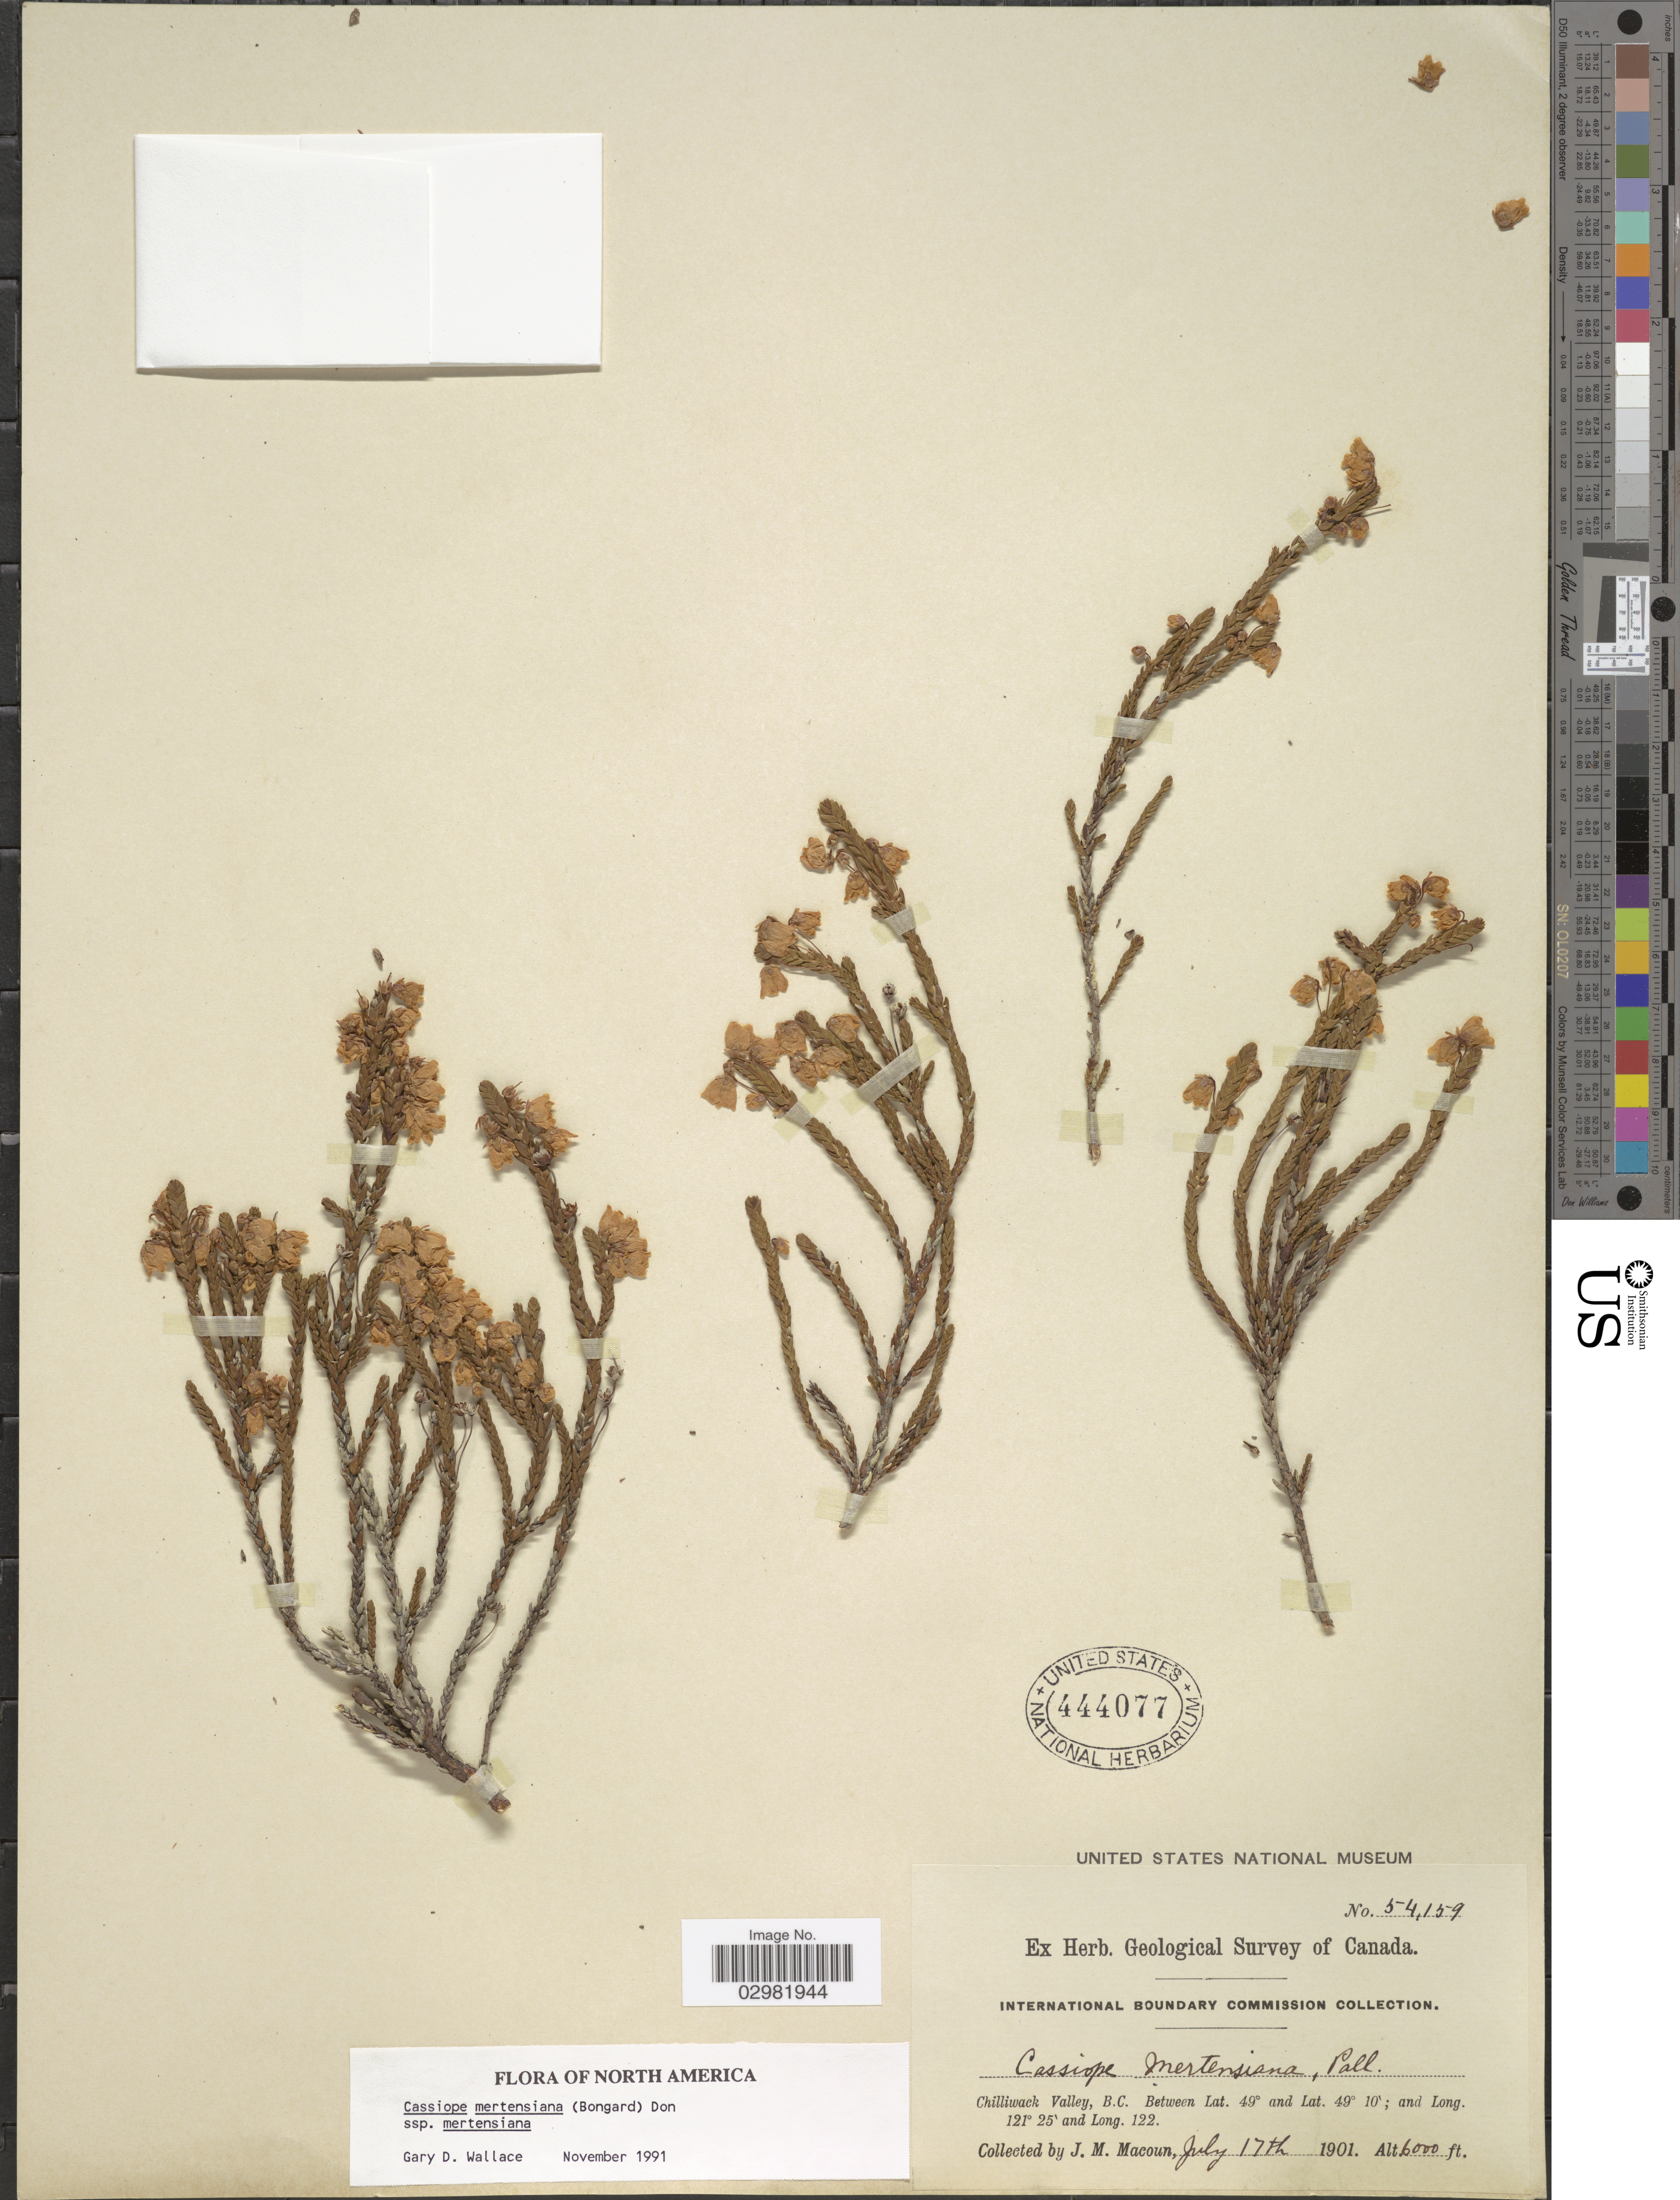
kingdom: Plantae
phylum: Tracheophyta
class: Magnoliopsida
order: Ericales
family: Ericaceae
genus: Cassiope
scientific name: Cassiope mertensiana subsp. mertensiana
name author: (Bong.) G. Don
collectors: J. M. Macoun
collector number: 54159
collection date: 1901-07-17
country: Canada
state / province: British Columbia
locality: Chilliwach Valley.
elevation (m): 1829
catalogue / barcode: US 444077